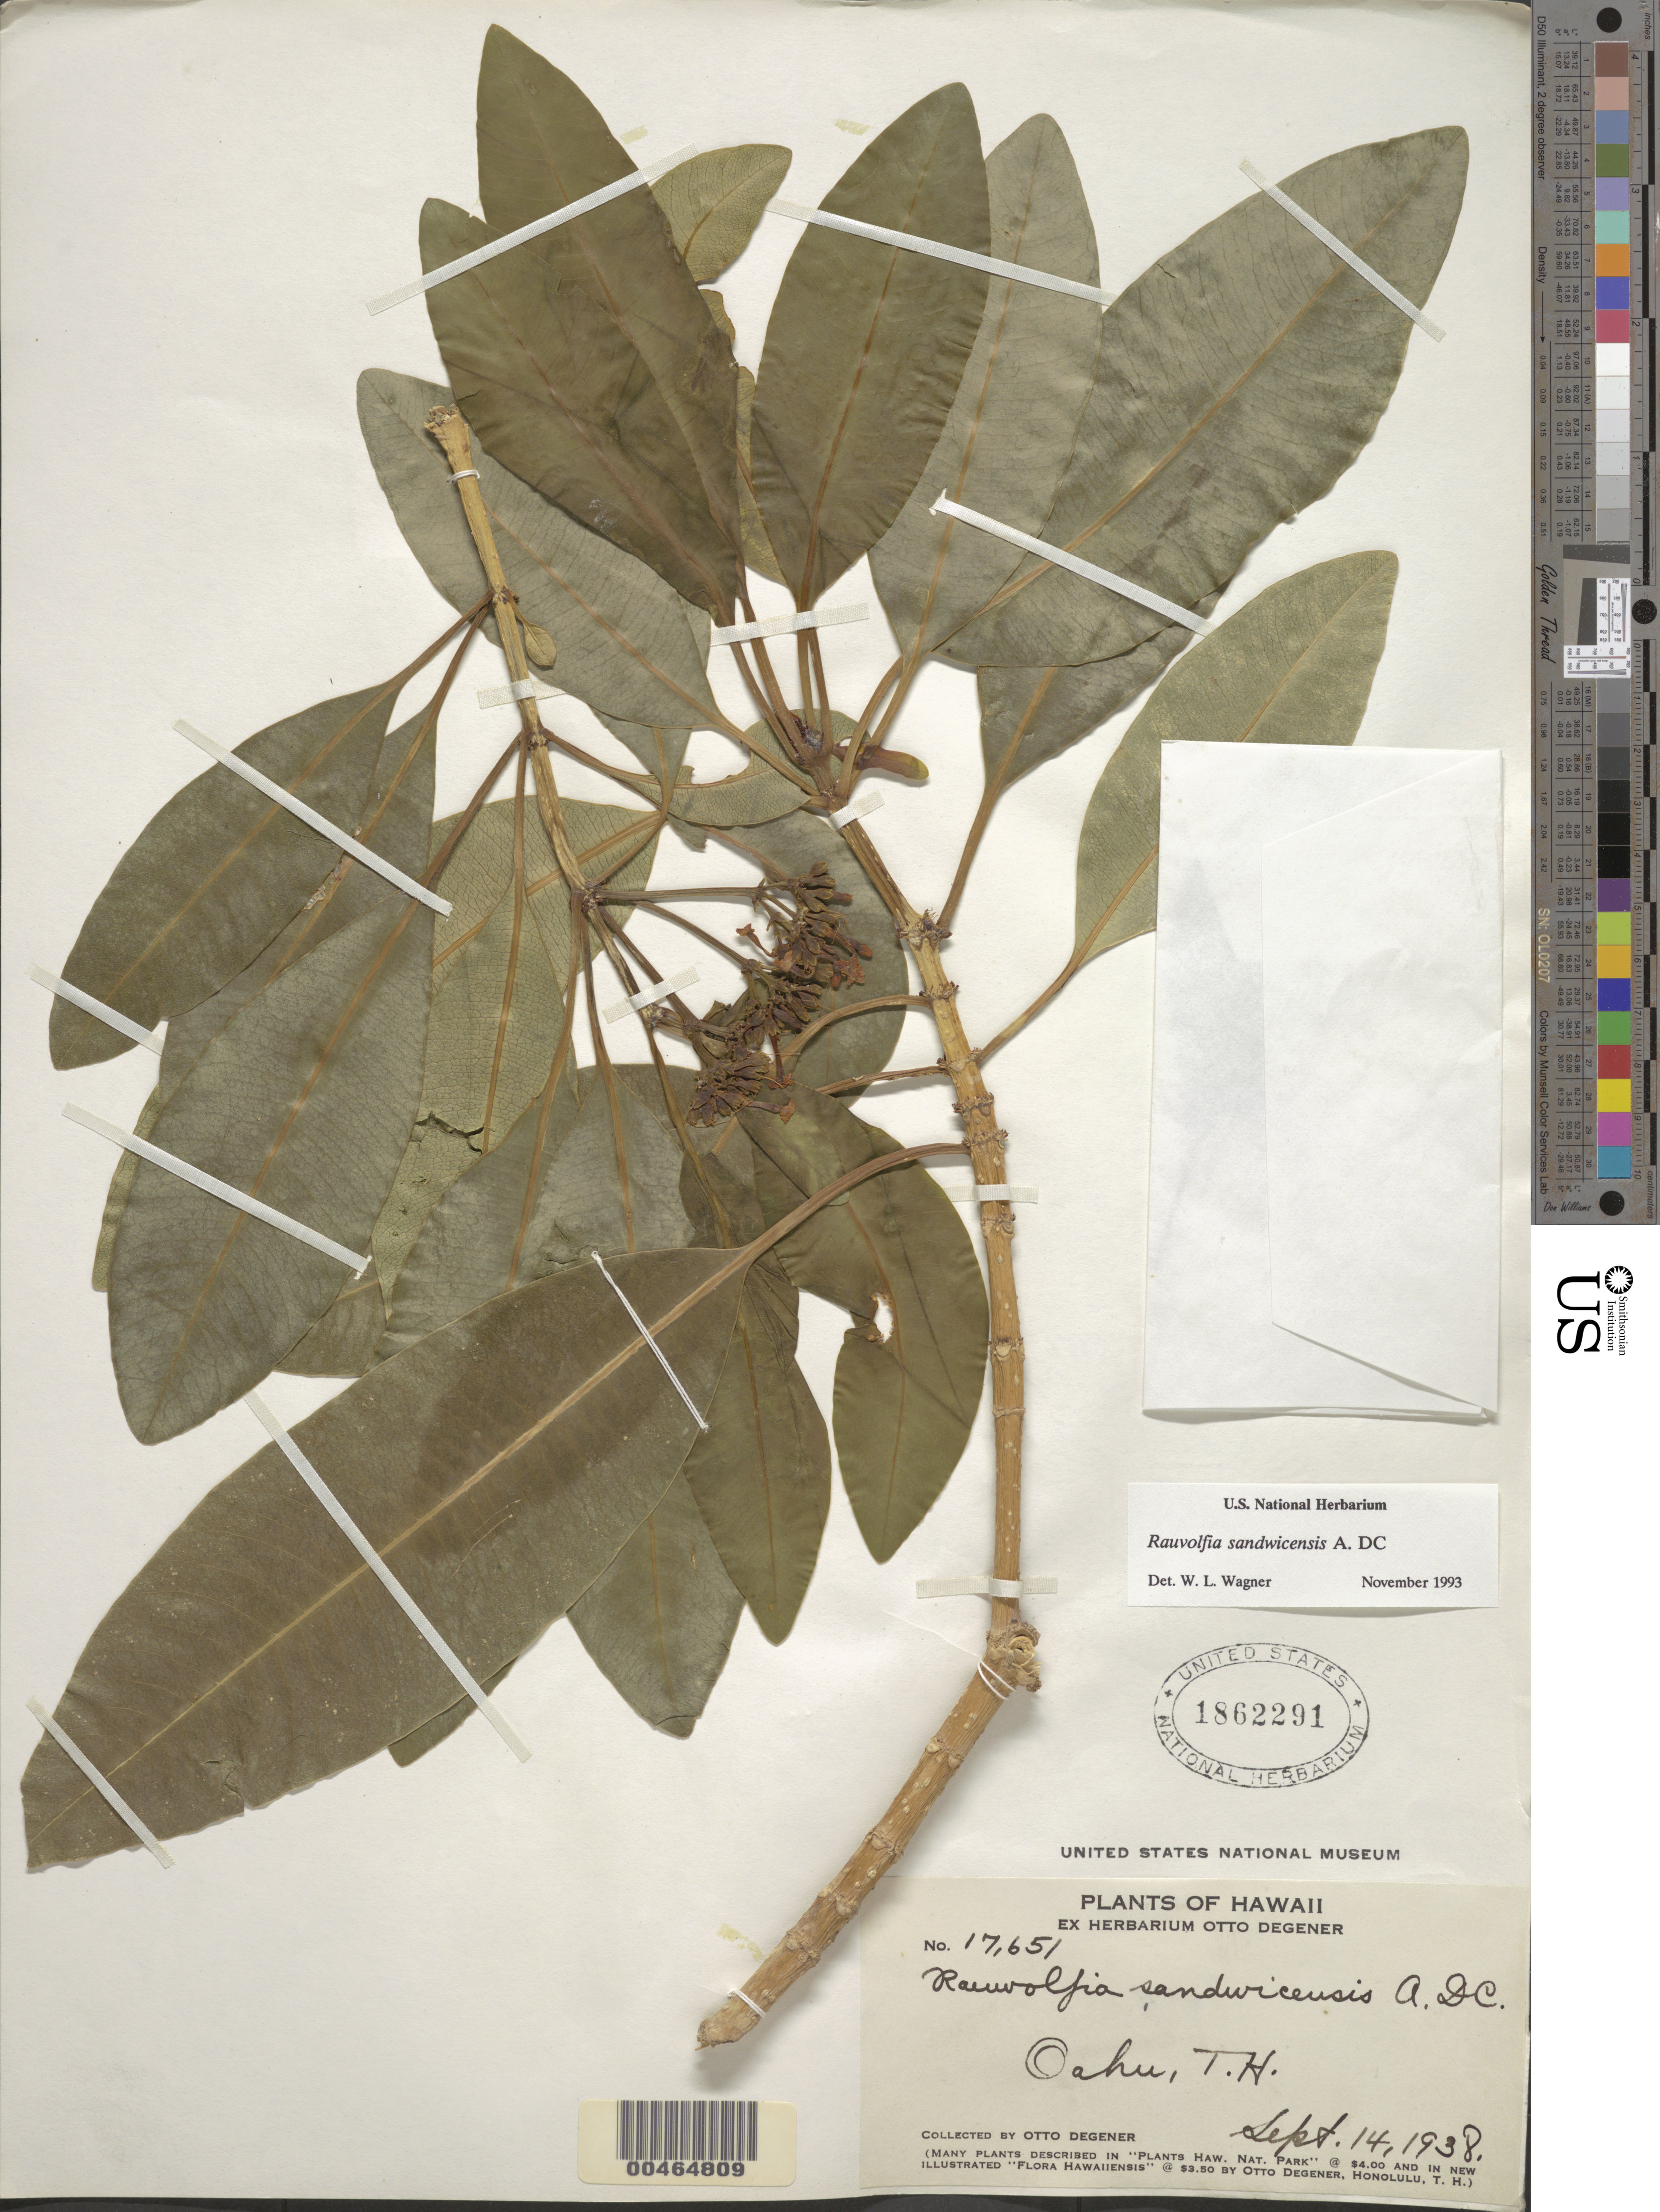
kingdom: Plantae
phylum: Tracheophyta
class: Magnoliopsida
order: Gentianales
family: Apocynaceae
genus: Rauvolfia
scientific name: Rauvolfia sandwicensis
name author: A. DC.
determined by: Wagner, W. L., (BOT), Smithsonian Institution - National Museum of Natural History (UNITED STATES)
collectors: O. Degener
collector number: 17651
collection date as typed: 14 Sep 1938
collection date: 1938-09-14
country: United States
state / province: Hawaii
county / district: Honolulu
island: Oahu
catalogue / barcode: US 1862291